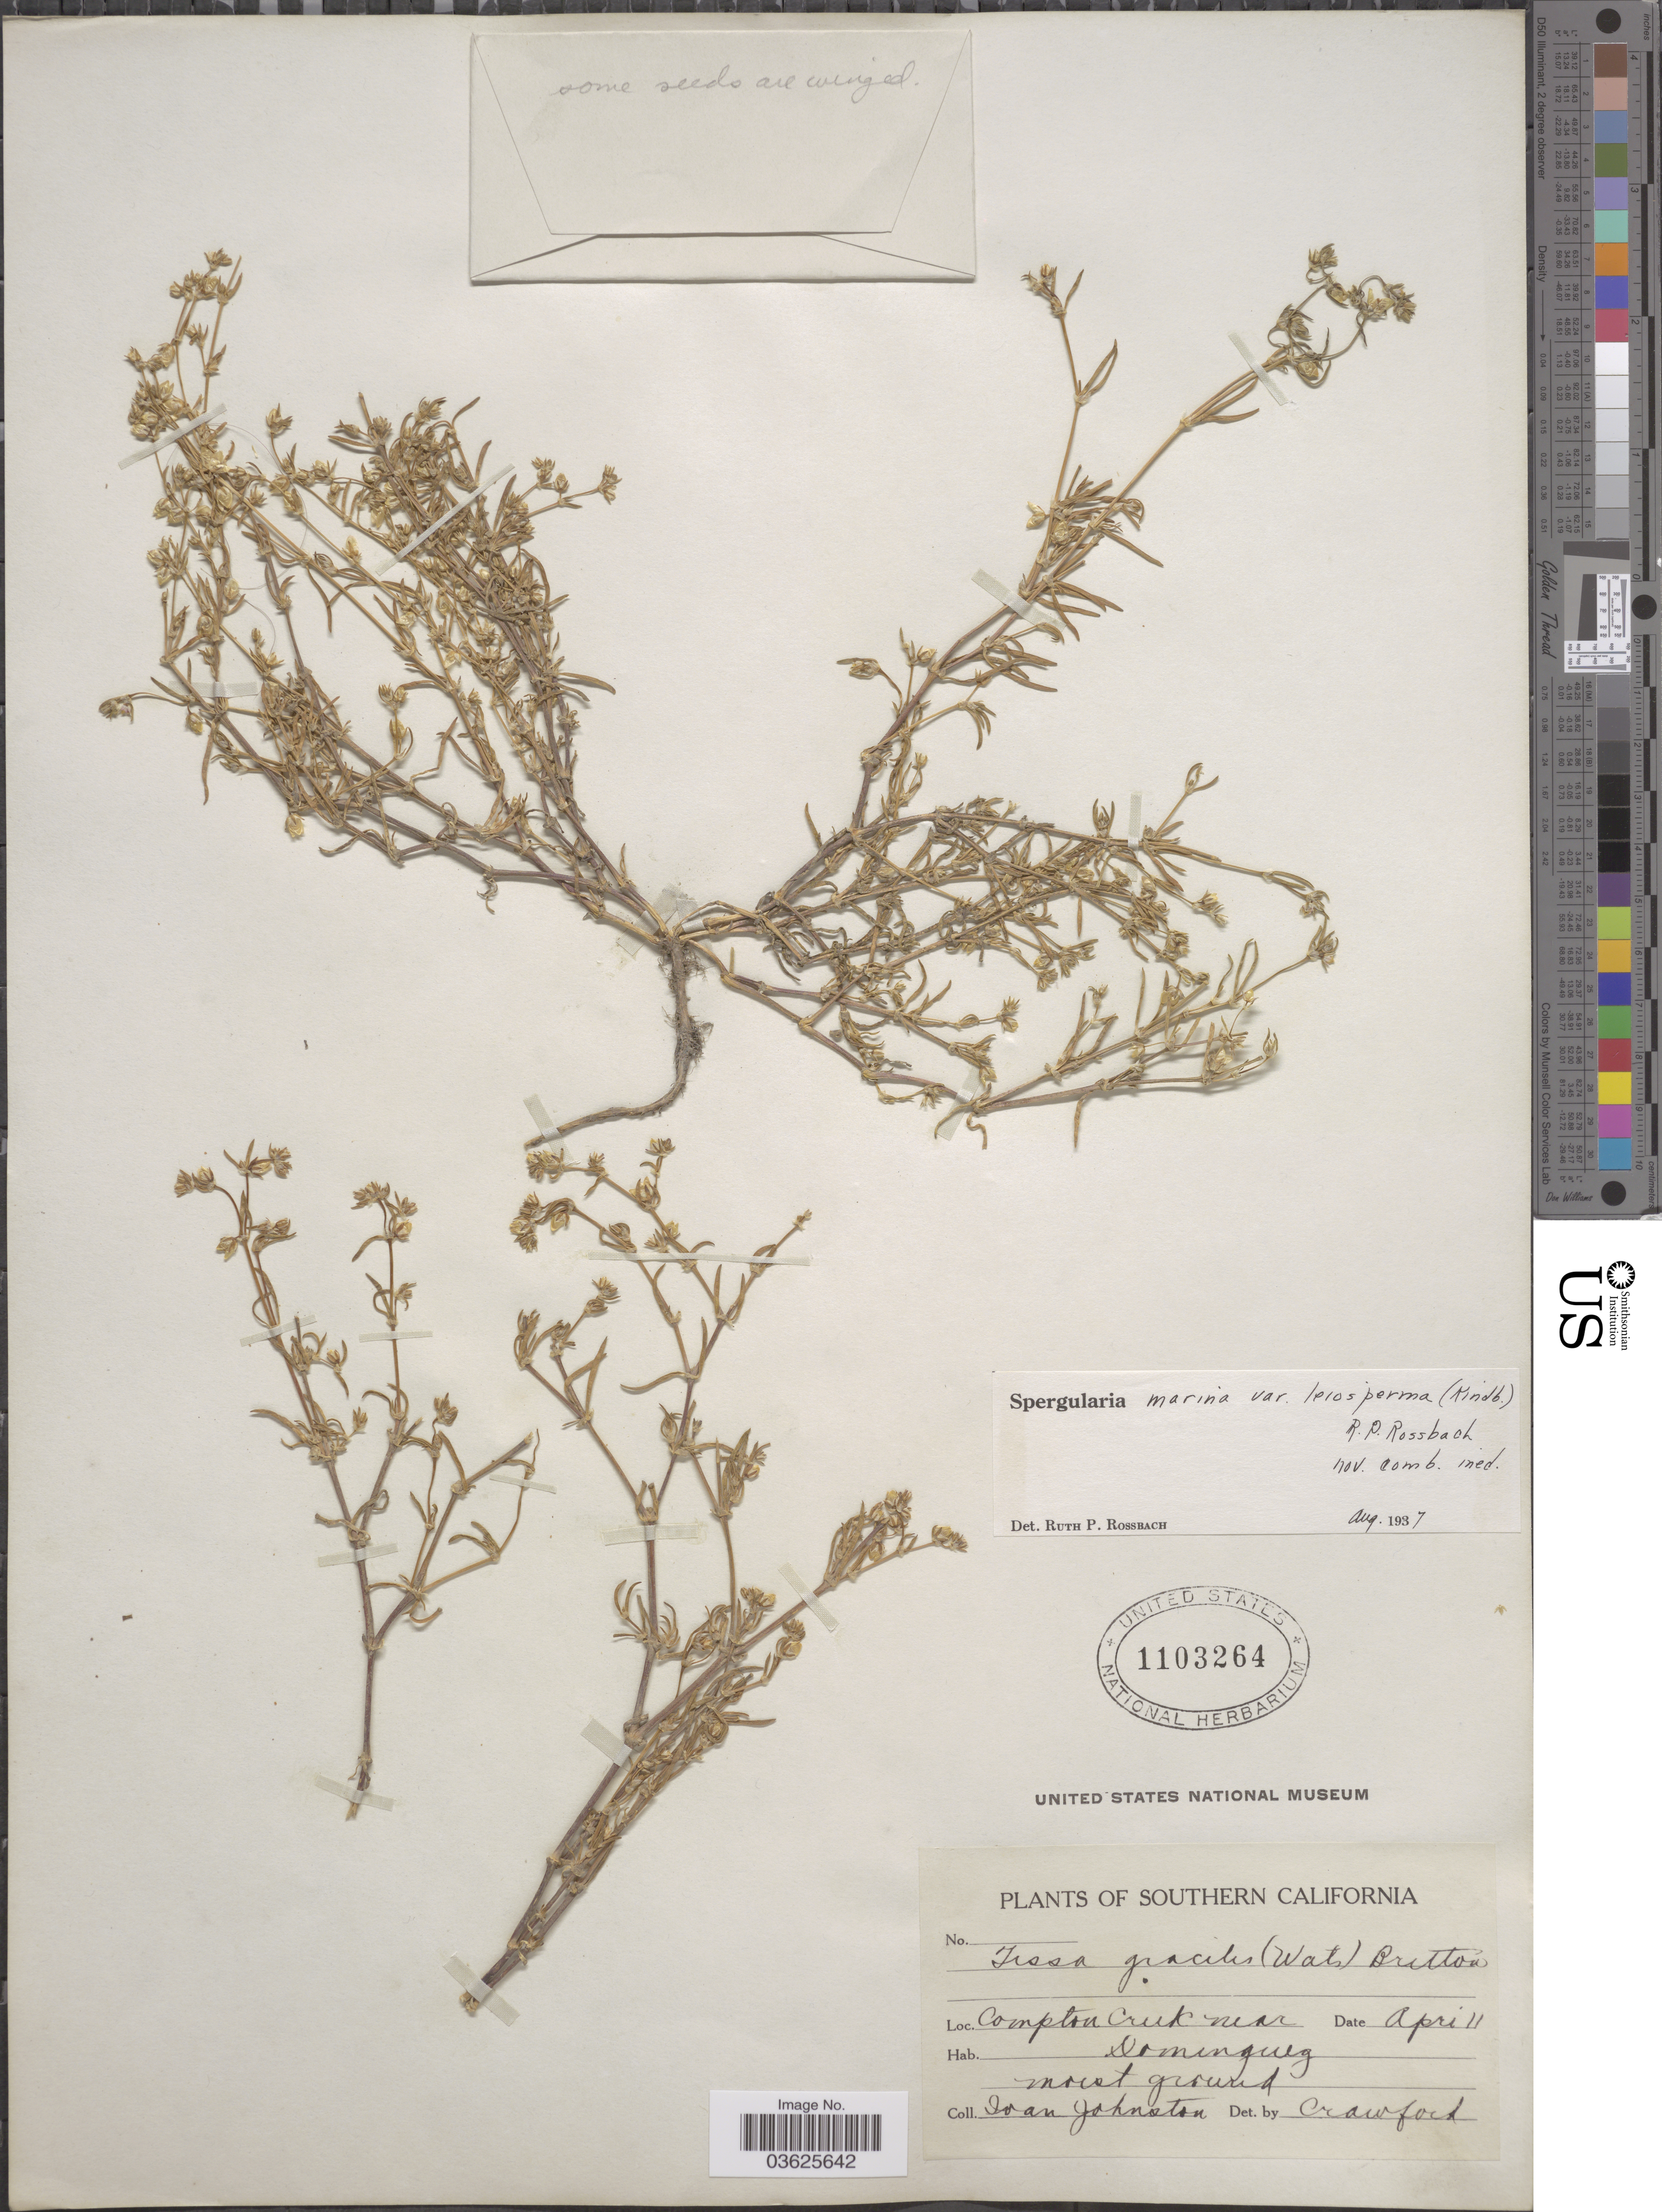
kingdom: Plantae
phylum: Tracheophyta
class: Magnoliopsida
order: Caryophyllales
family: Caryophyllaceae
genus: Spergularia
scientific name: Spergularia marina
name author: (L.) Griseb.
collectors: I.M. Johnston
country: United States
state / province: California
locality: Southern California. Compton Creek near Dominguez.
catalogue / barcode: US 1103264